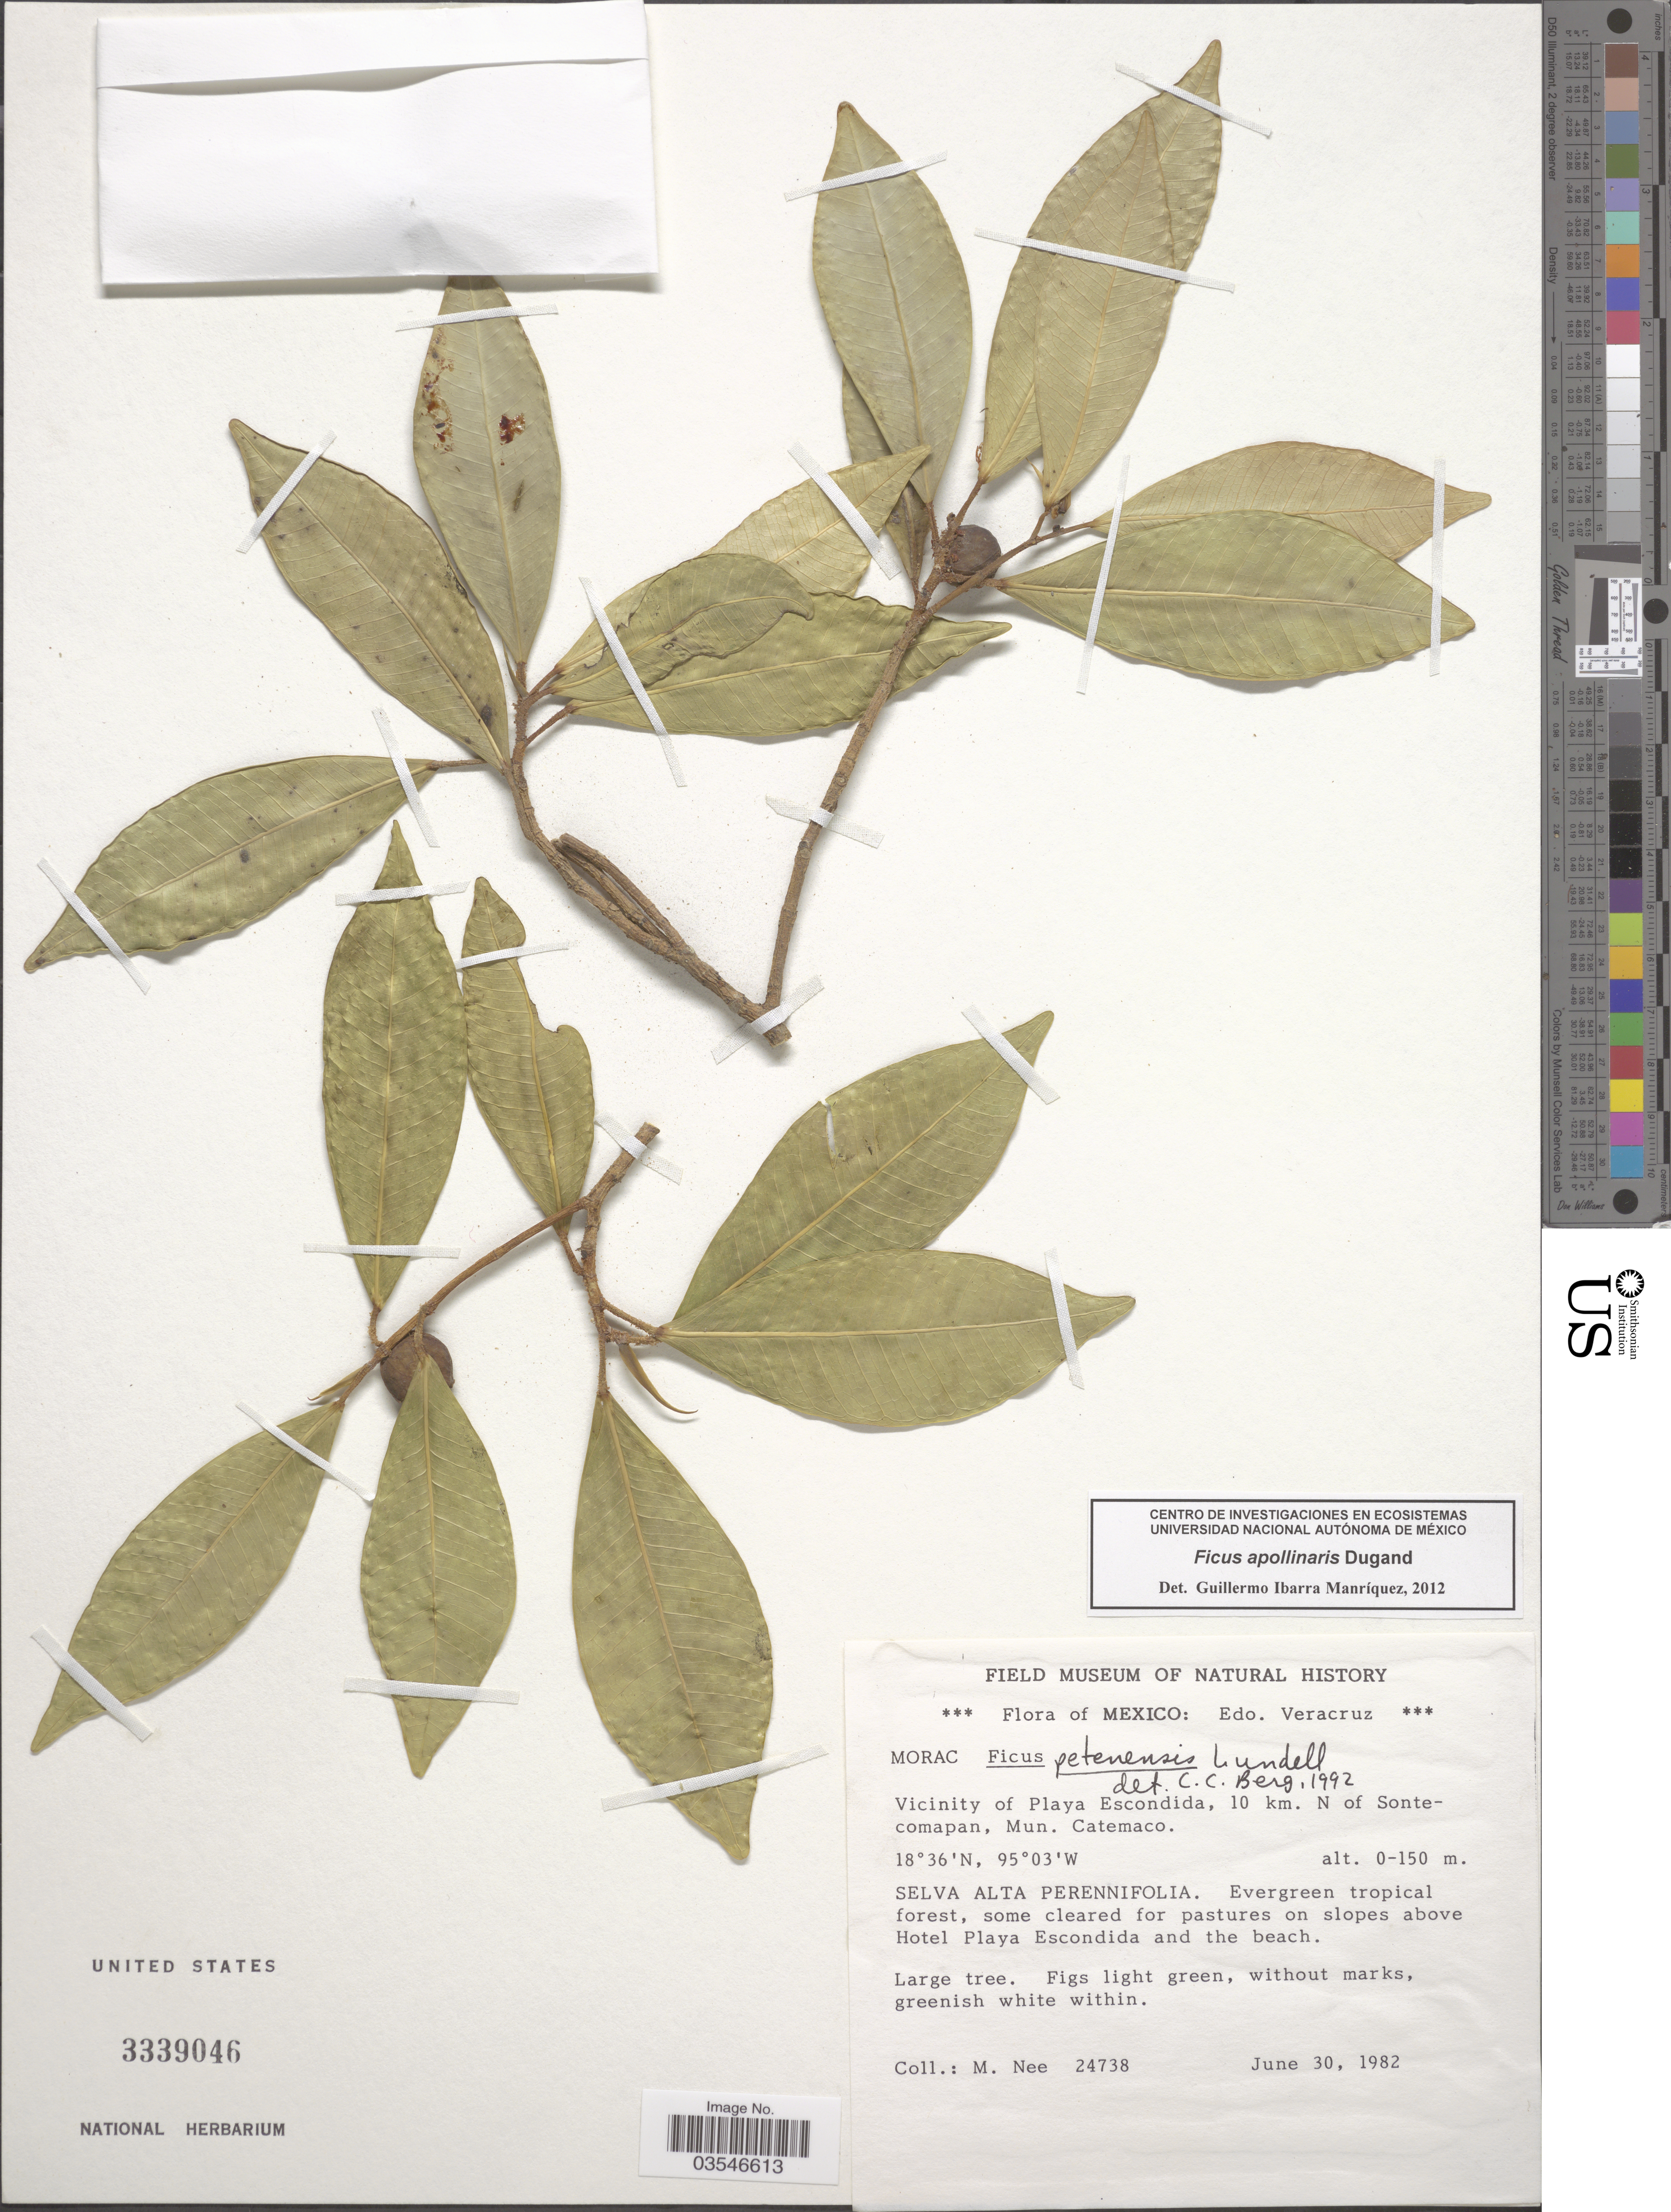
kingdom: Plantae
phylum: Tracheophyta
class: Magnoliopsida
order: Rosales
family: Moraceae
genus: Ficus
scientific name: Ficus apollinaris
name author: Dugand G.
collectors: M. Nee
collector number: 24738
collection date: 1982-06-30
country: Mexico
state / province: Veracruz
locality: Edo. Veracruz. Vicinity of Playa Escondida, 10 km. N of Sontecomapan, Mun. Catemaco.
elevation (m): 0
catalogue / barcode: US 3339046